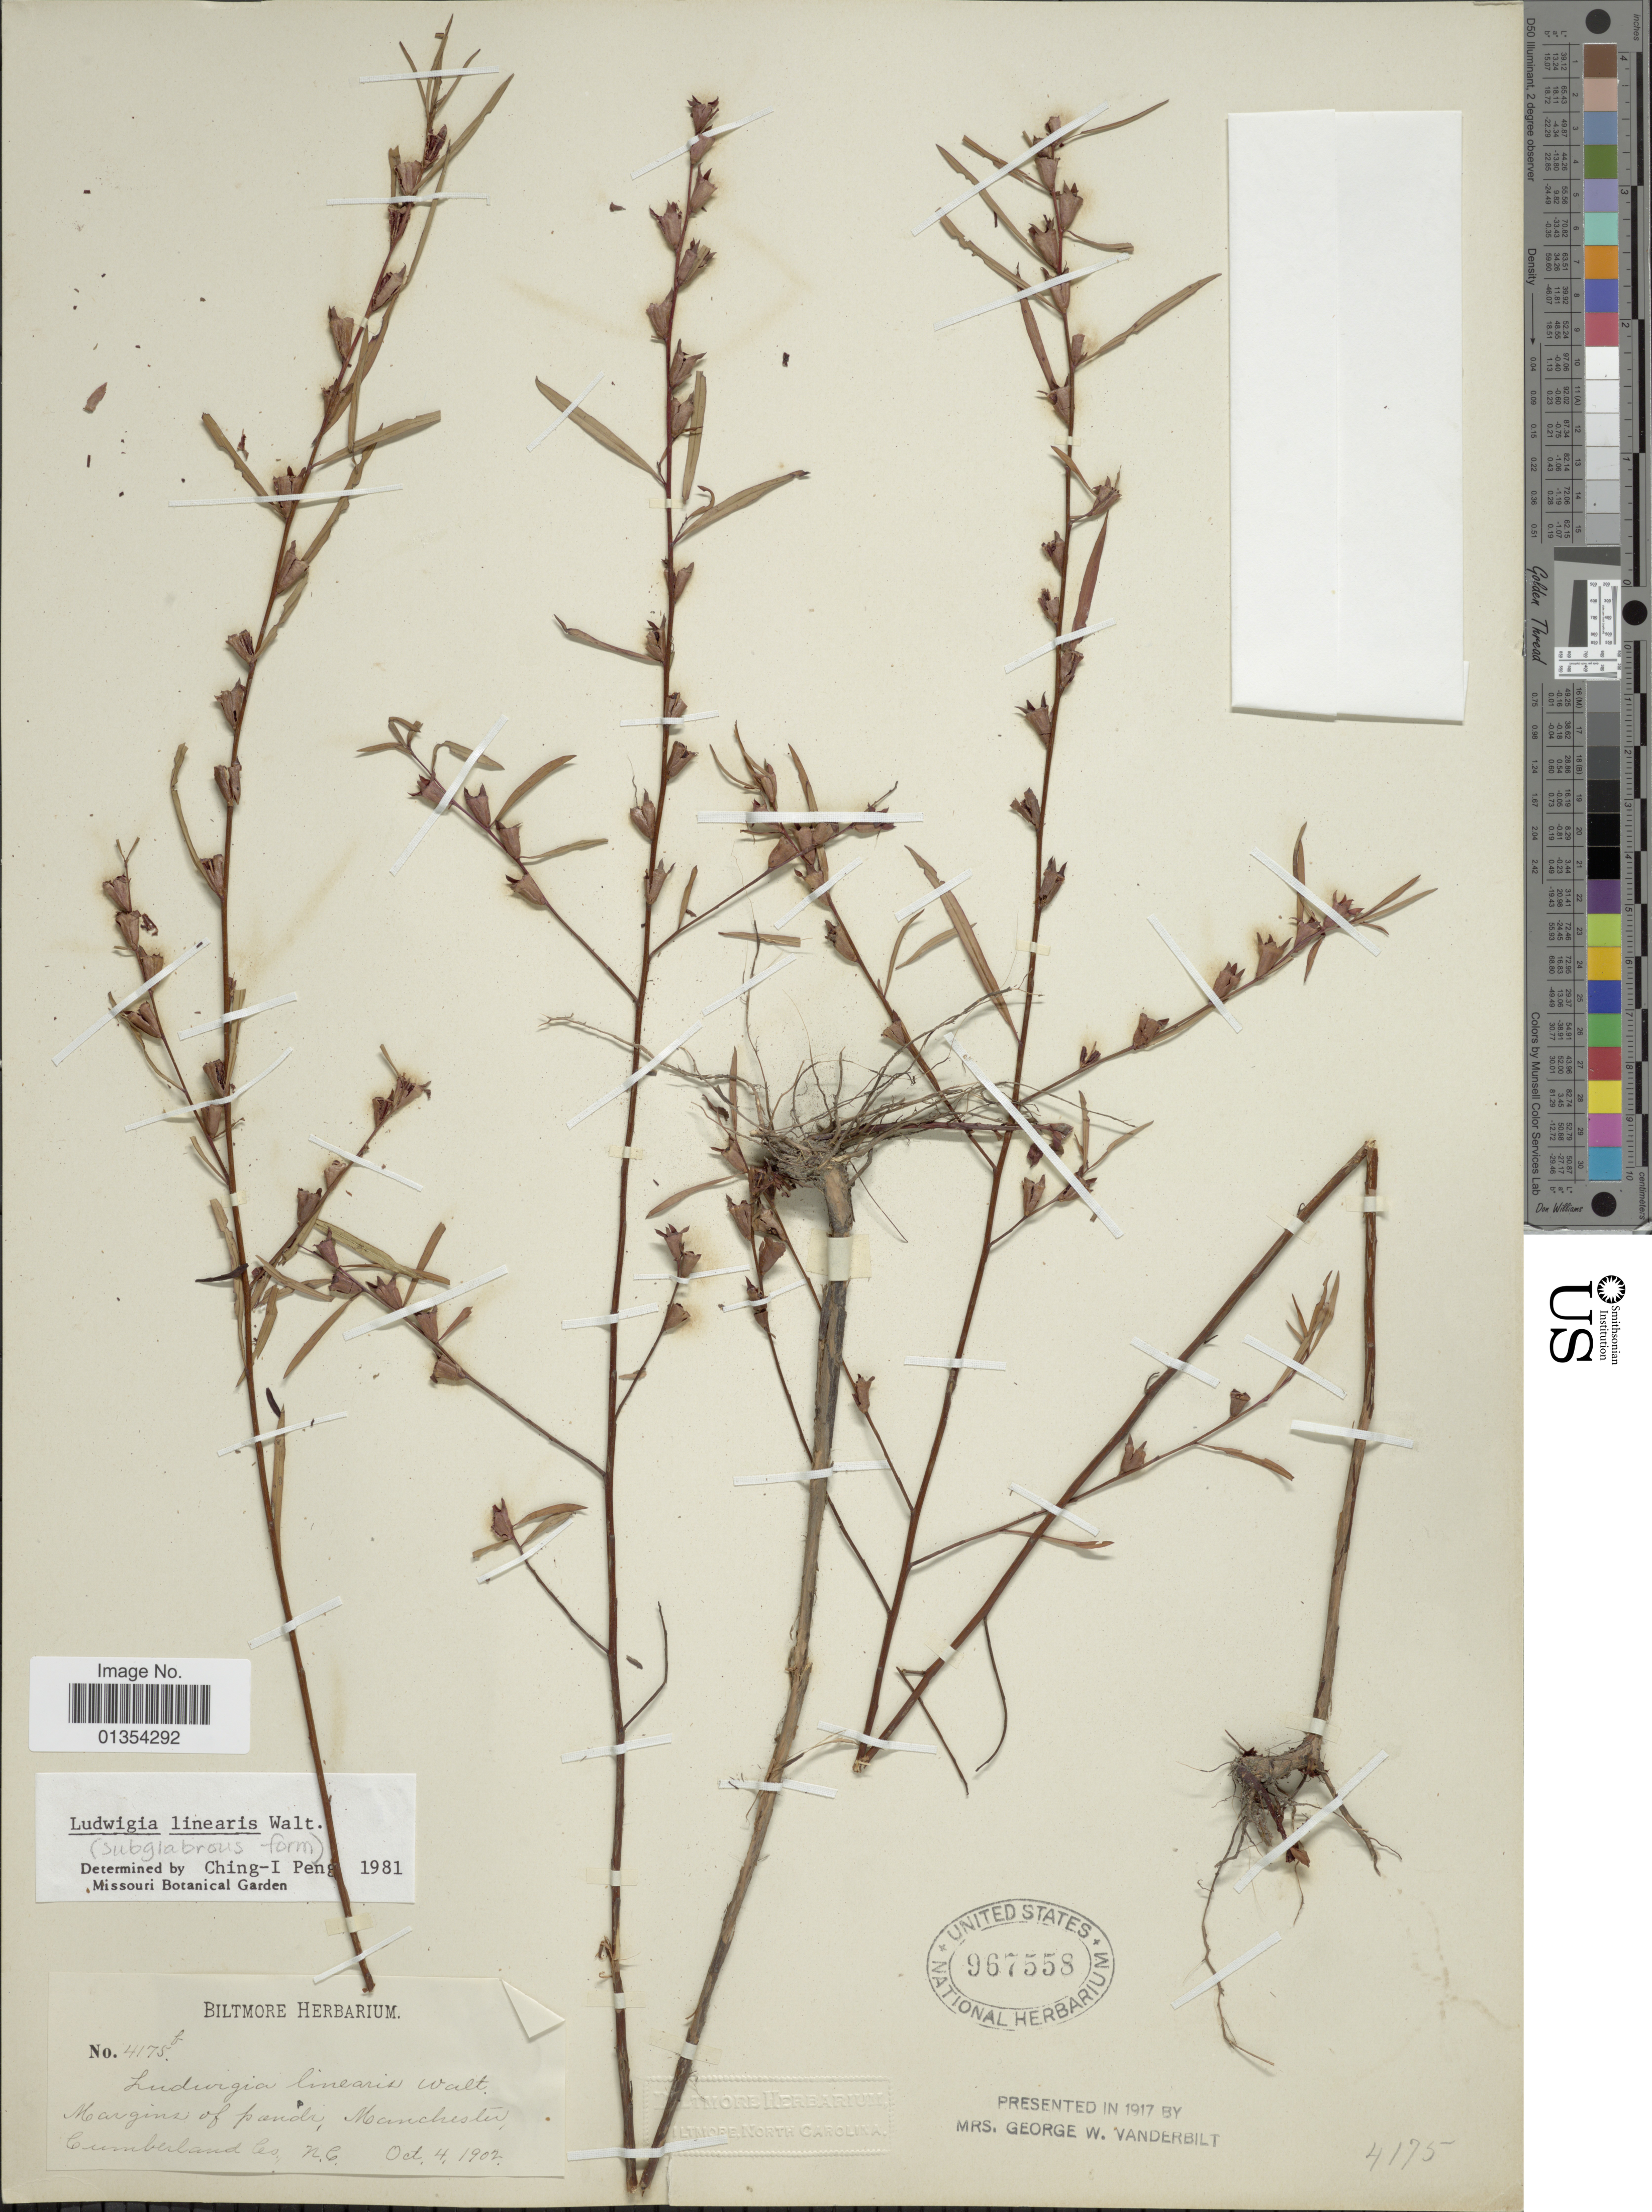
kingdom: Plantae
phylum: Tracheophyta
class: Magnoliopsida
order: Myrtales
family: Onagraceae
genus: Ludwigia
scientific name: Ludwigia linearis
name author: Walter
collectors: ex herb. Biltmore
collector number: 4175b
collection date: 1902-10-04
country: United States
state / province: North Carolina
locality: Margins of ponds, Manchester, Cumberland Co.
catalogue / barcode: US 967558